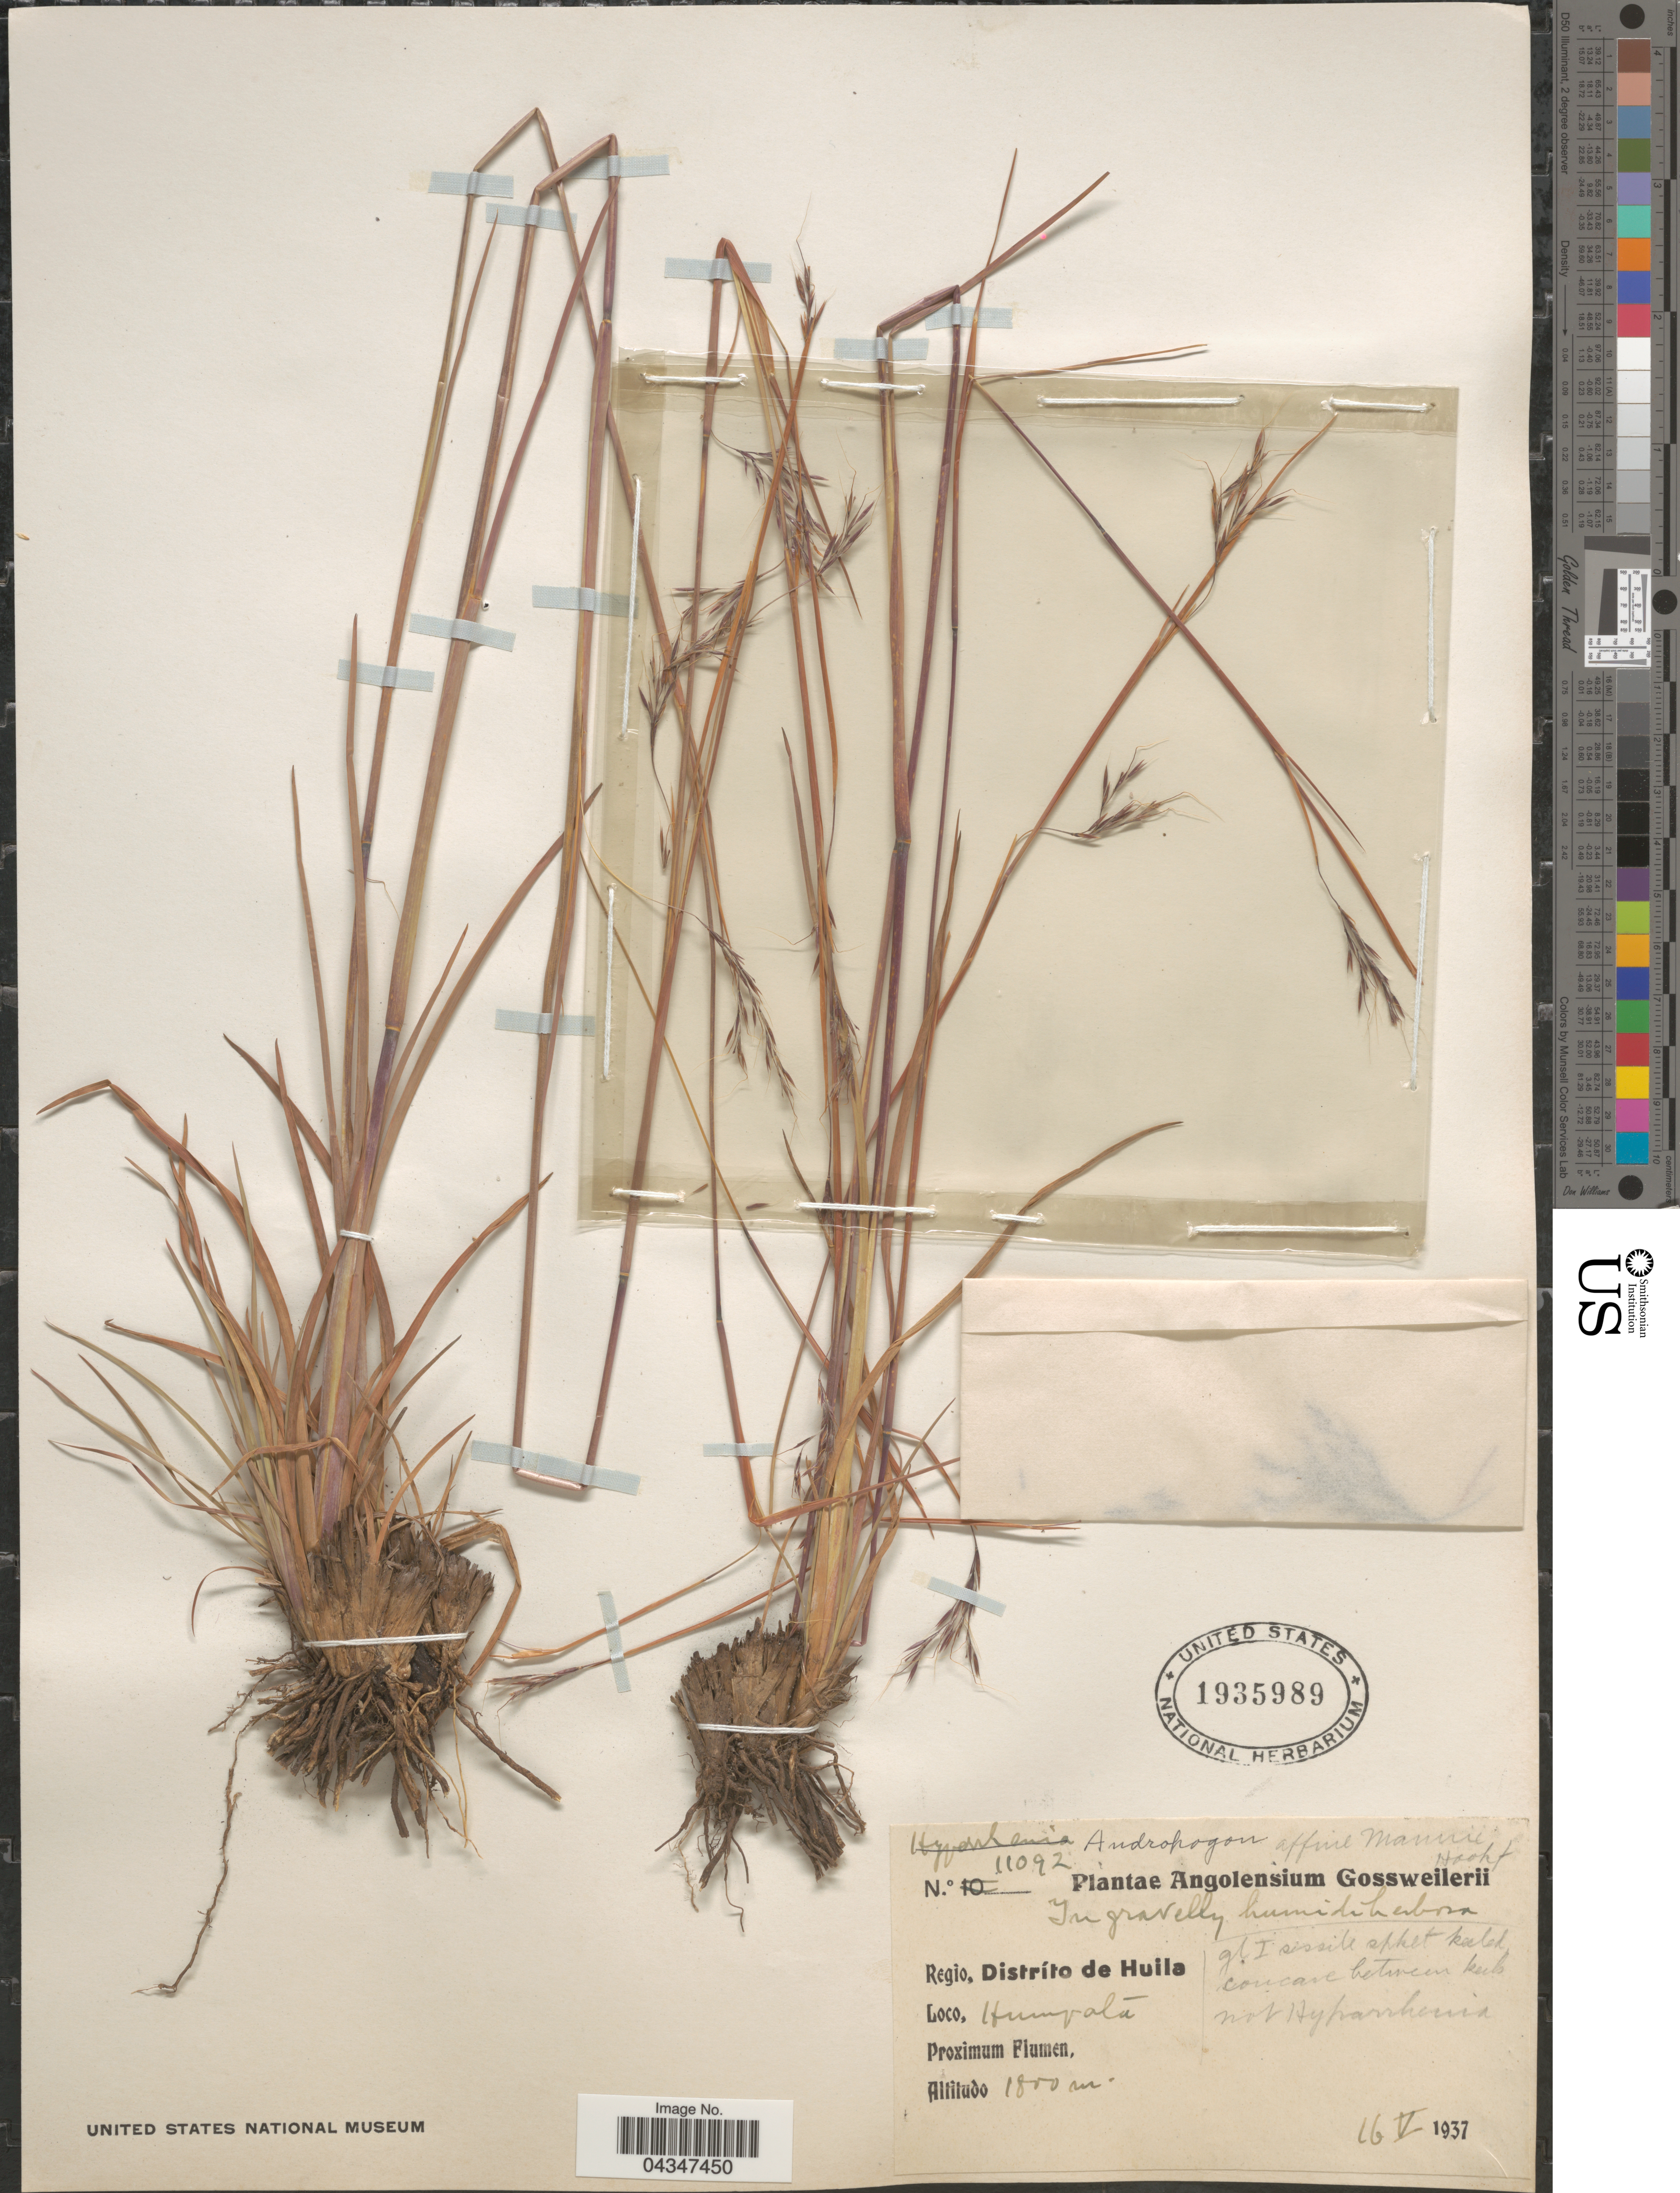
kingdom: Plantae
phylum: Tracheophyta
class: Liliopsida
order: Poales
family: Poaceae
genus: Andropogon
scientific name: Andropogon sp.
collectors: -. Gossweiler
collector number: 11092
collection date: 1937-05-16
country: Angola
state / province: Huila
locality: Regio, Distríto de Huila. Humpalá. Proximum Flumen.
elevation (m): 1800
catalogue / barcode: US 1935989